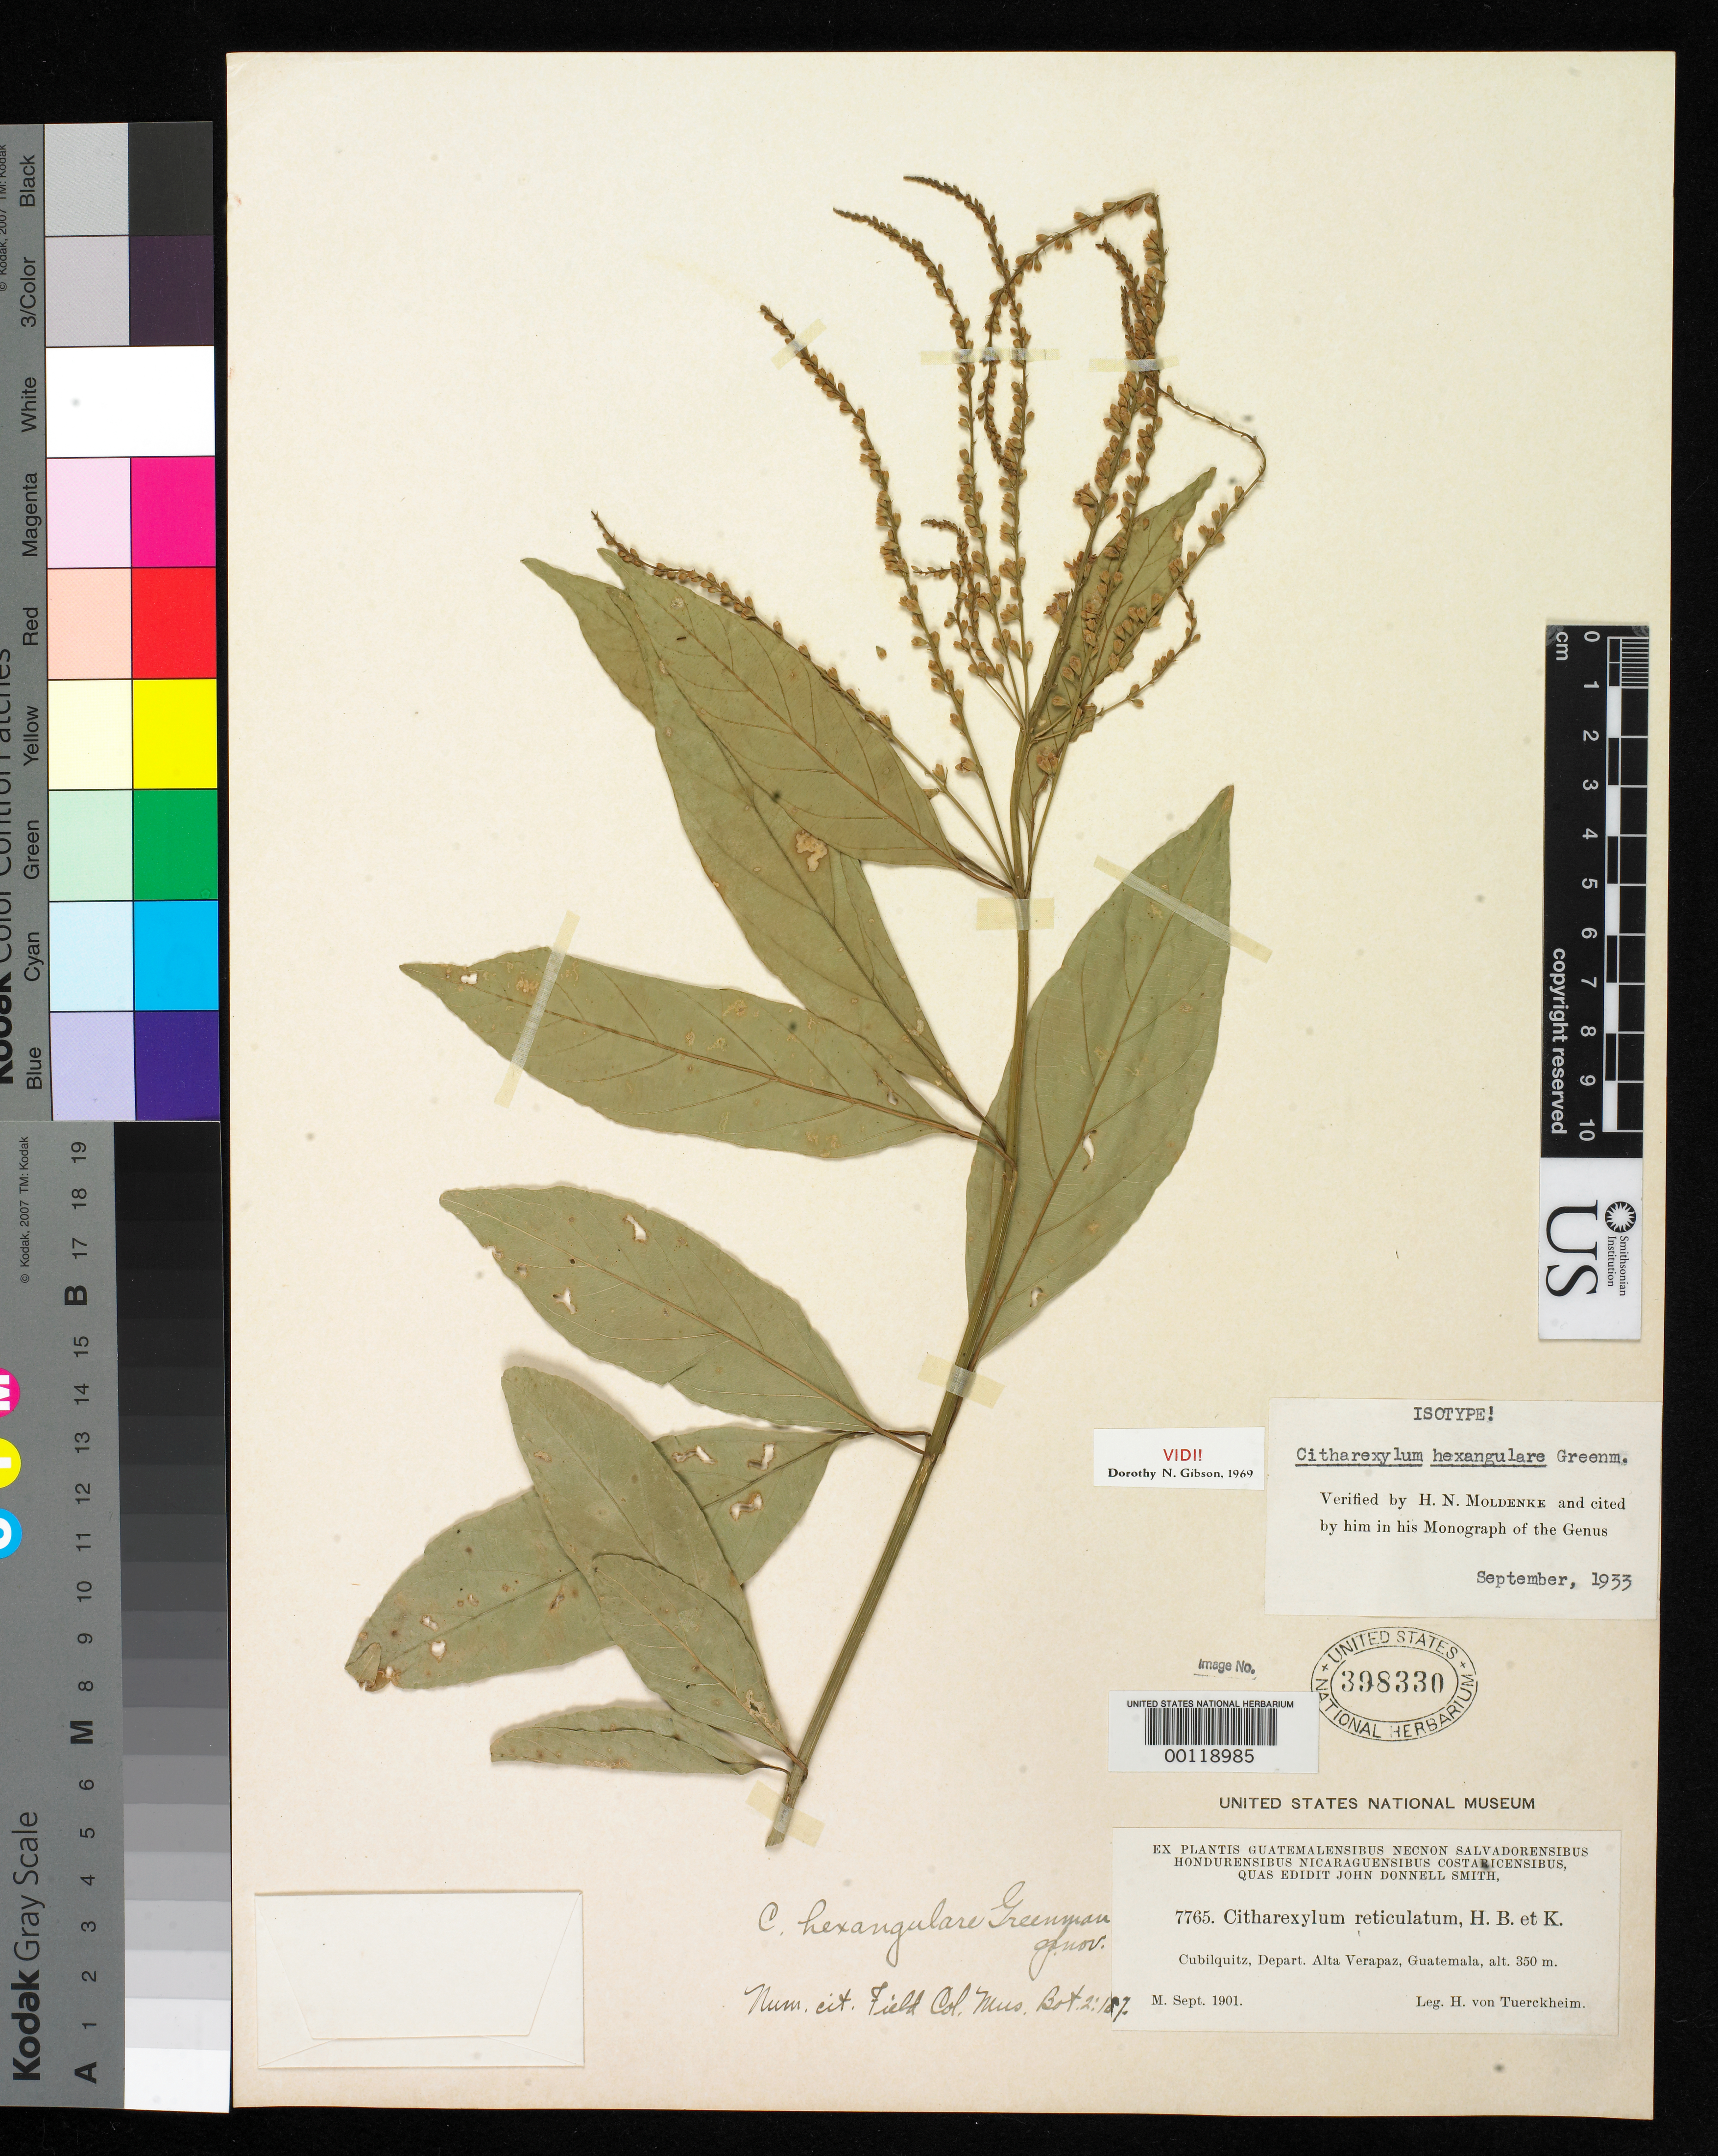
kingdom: Plantae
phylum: Tracheophyta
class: Magnoliopsida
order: Lamiales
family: Verbenaceae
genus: Citharexylum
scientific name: Citharexylum hexangulare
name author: Greenm.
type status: Type Collection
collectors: H. von Türckheim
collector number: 7765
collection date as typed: Sep 1901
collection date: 1901-09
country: Guatemala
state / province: Alta Verapaz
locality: Cubilquitz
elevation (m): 350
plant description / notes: Note: one collection number & 2 herbaria cited in protologue.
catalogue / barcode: US 398330